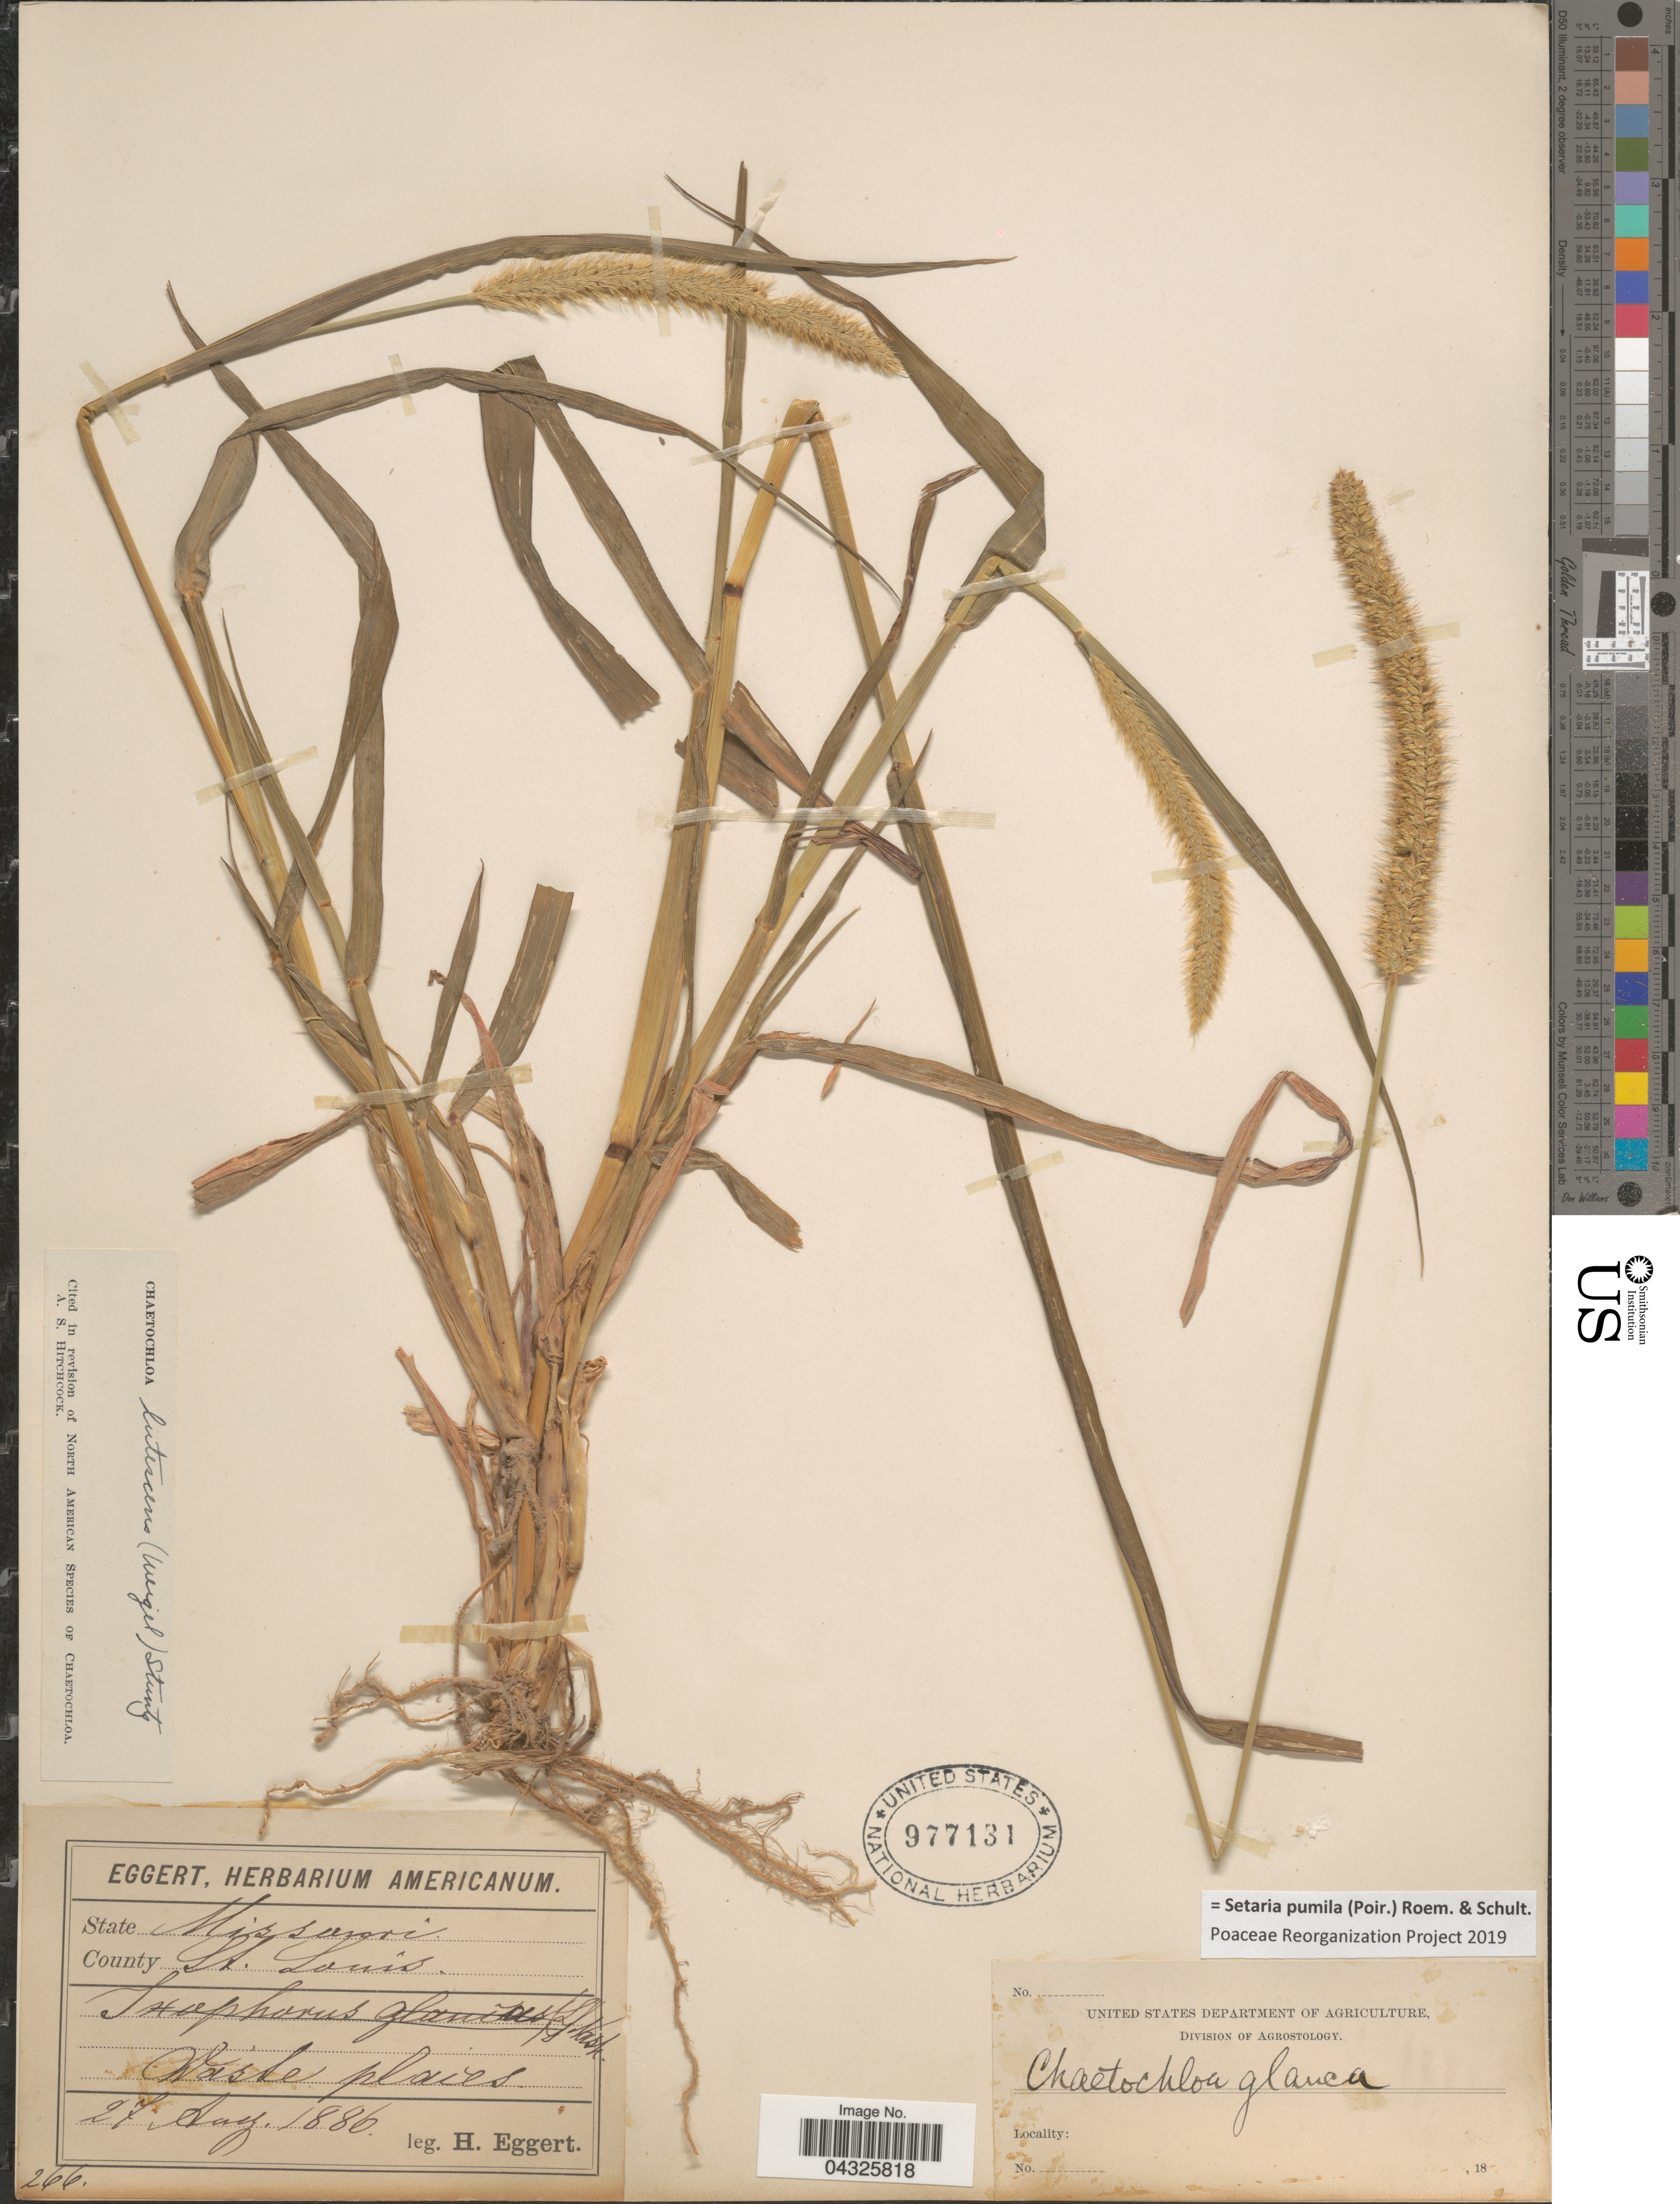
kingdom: Plantae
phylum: Tracheophyta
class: Liliopsida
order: Poales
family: Poaceae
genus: Setaria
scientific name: Setaria pumila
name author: (Poir.) Roem. & Schult.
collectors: H. Eggert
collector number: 266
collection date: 1886-08-27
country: United States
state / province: Missouri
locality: County St. Louis.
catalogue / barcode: US 977131